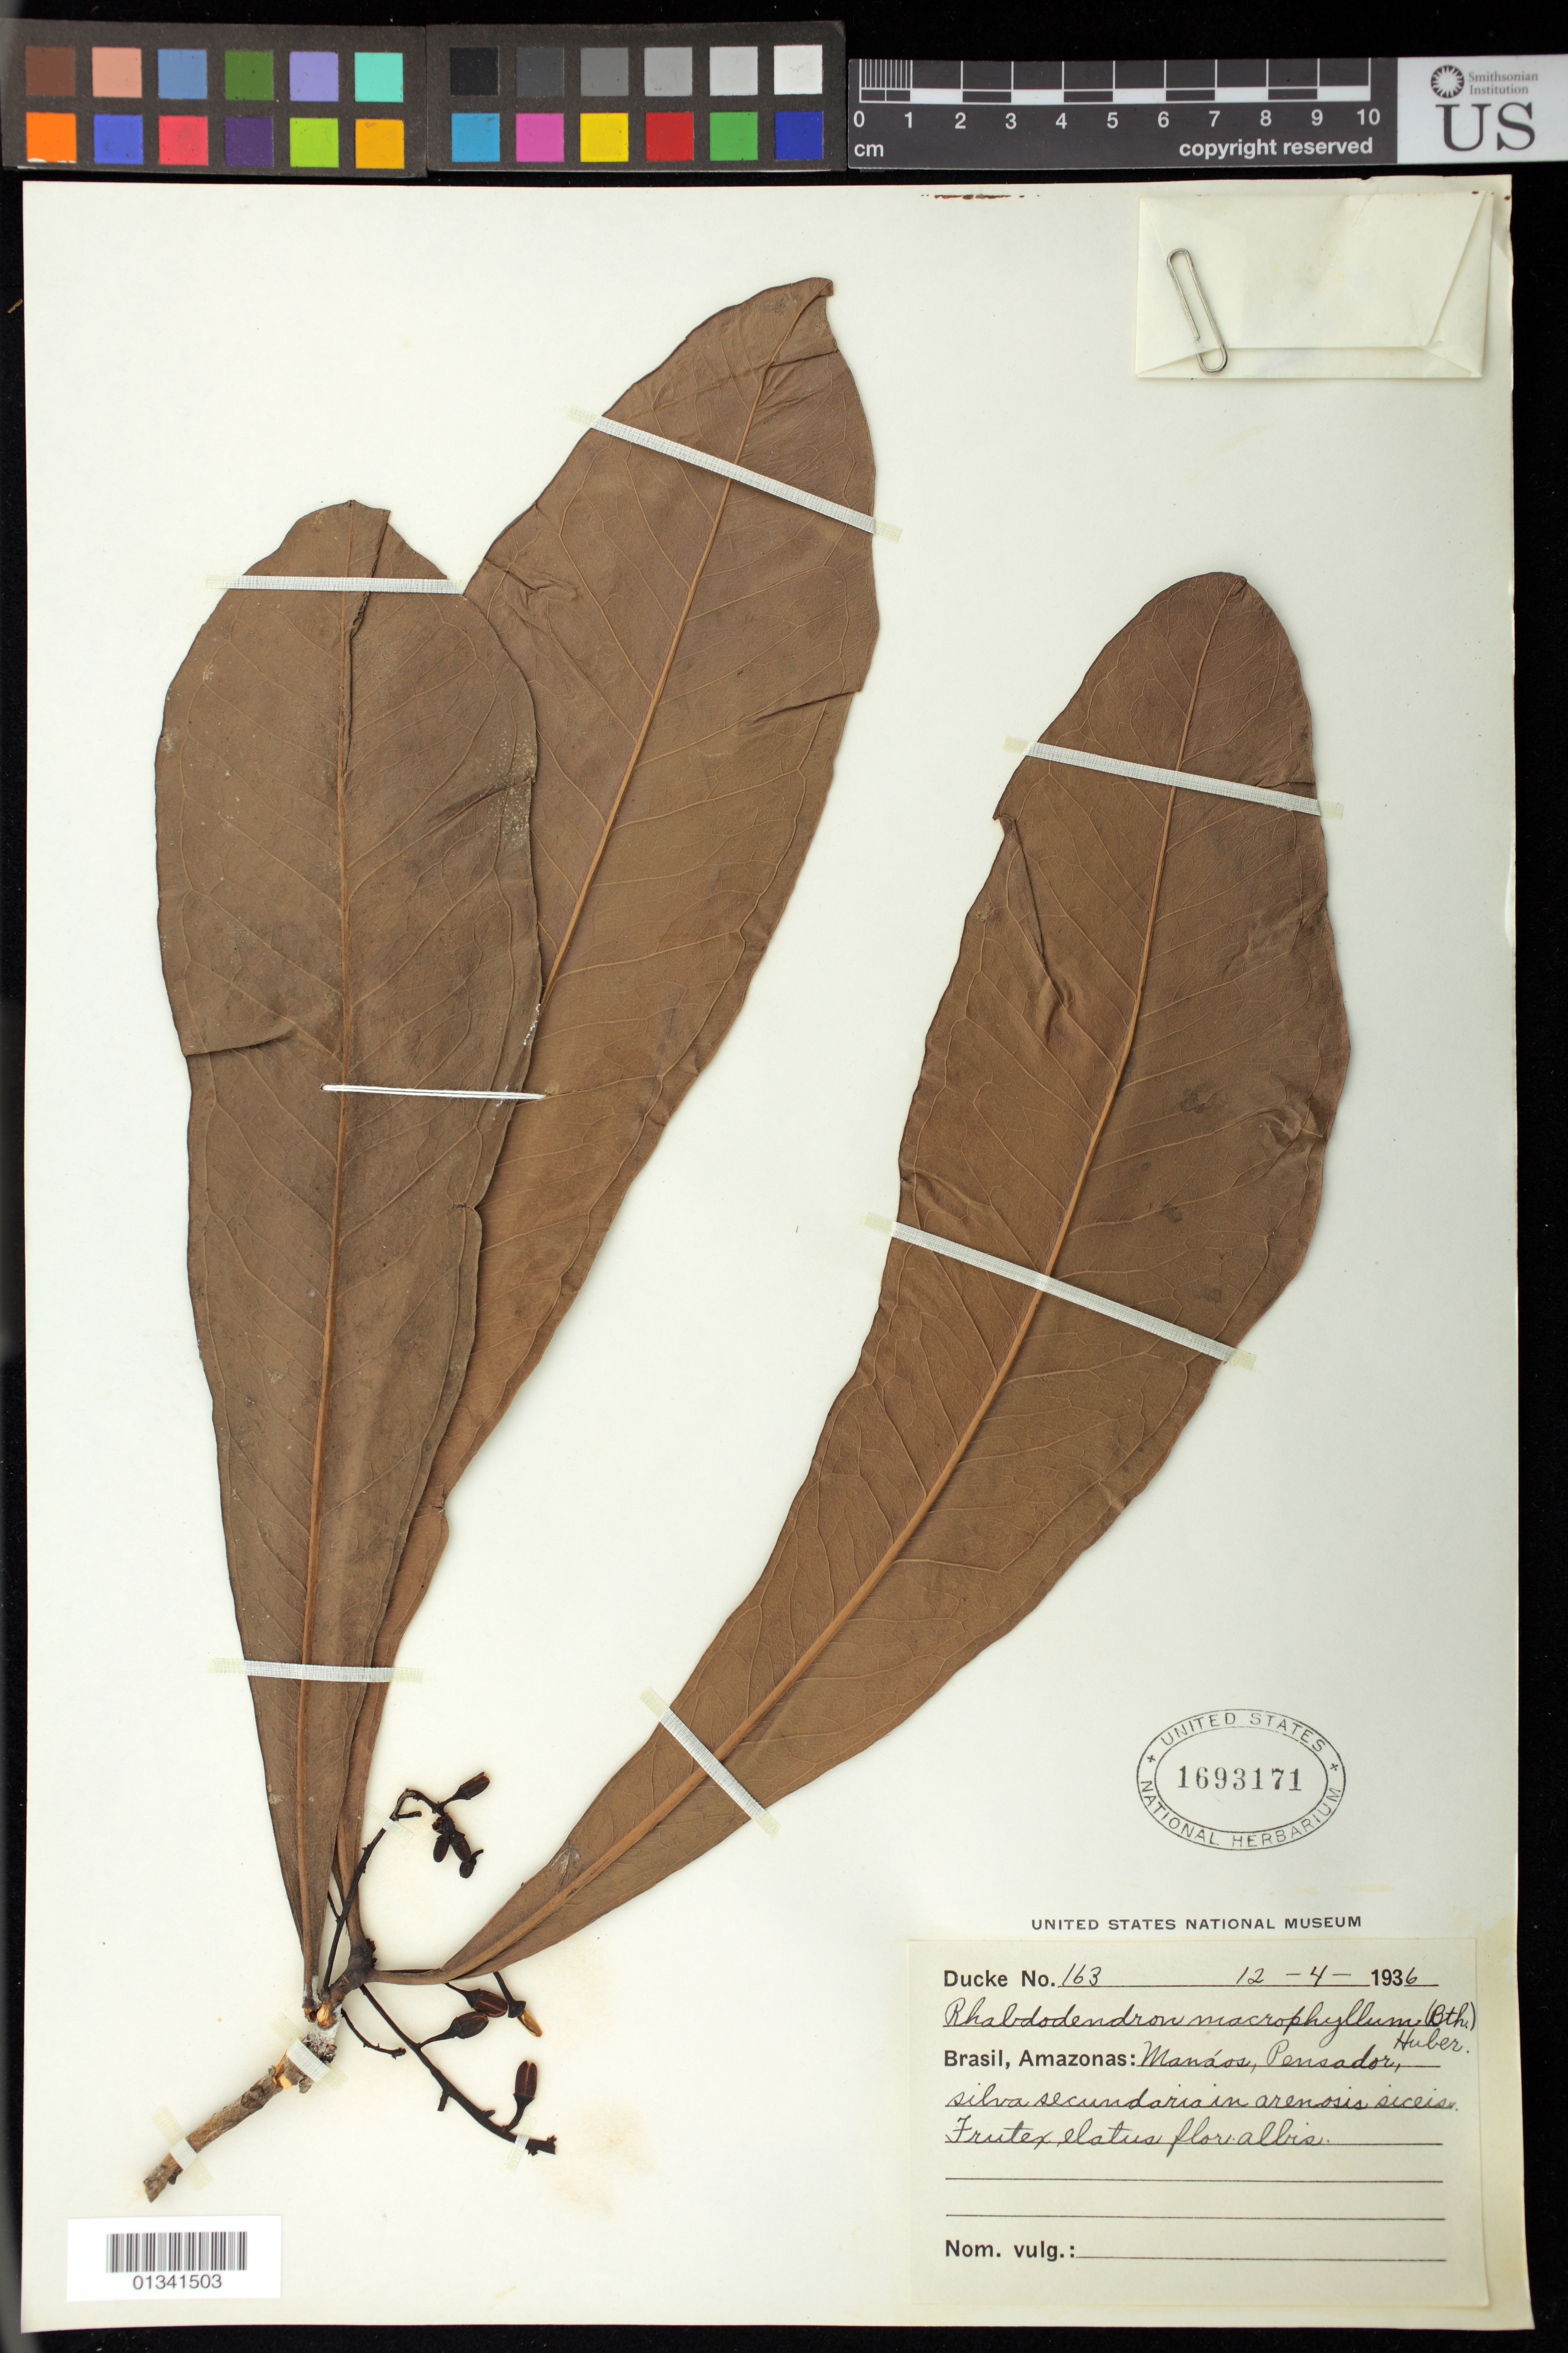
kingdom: Plantae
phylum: Tracheophyta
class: Magnoliopsida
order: Caryophyllales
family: Rhabdodendraceae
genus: Rhabdodendron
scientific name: Rhabdodendron macrophyllum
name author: (Spruce ex Benth.) Huber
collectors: A. Ducke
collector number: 163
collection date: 1936-04-12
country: Brazil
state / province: Amazonas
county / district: Manaus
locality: Pensador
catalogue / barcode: US 1693171